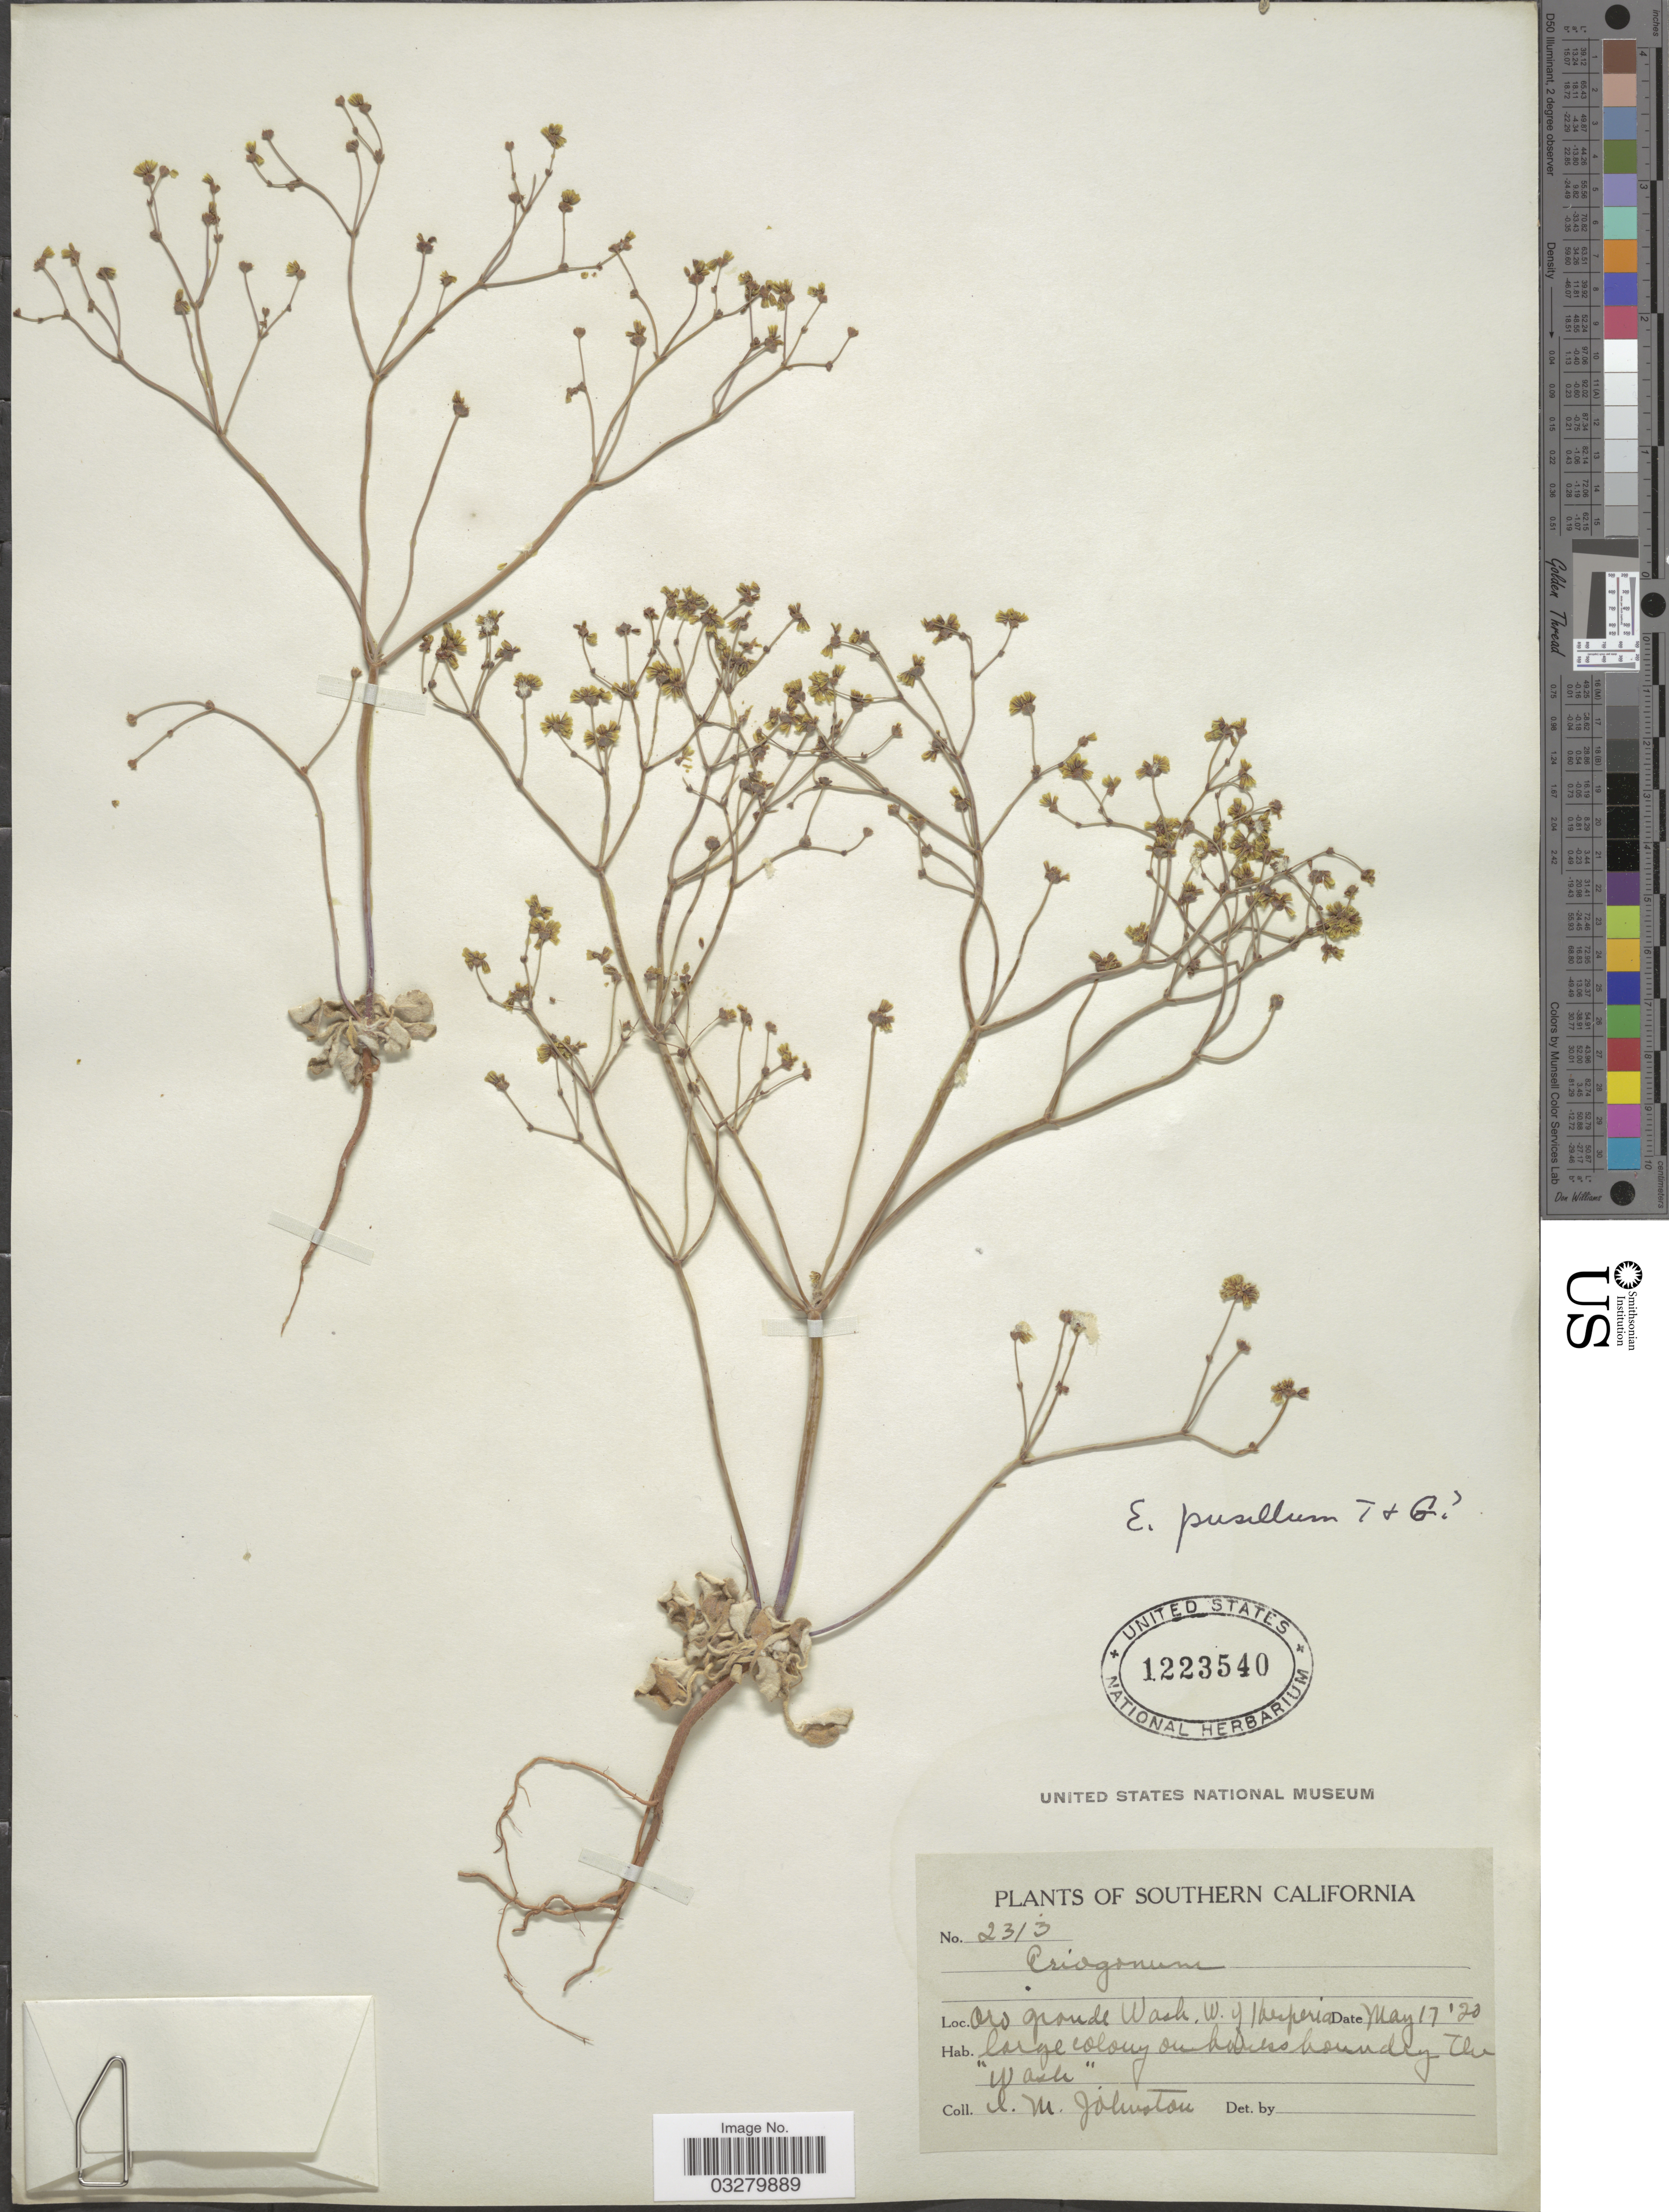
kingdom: Plantae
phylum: Tracheophyta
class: Magnoliopsida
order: Caryophyllales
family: Polygonaceae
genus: Eriogonum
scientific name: Eriogonum pusillum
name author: Torr. & A. Gray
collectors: I.M. Johnston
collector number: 2313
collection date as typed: Transcribed d/m/y: 17/5/20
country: United States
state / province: California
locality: Southern California. Oro Grande Wash. W. of Hesperia.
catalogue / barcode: US 1223540